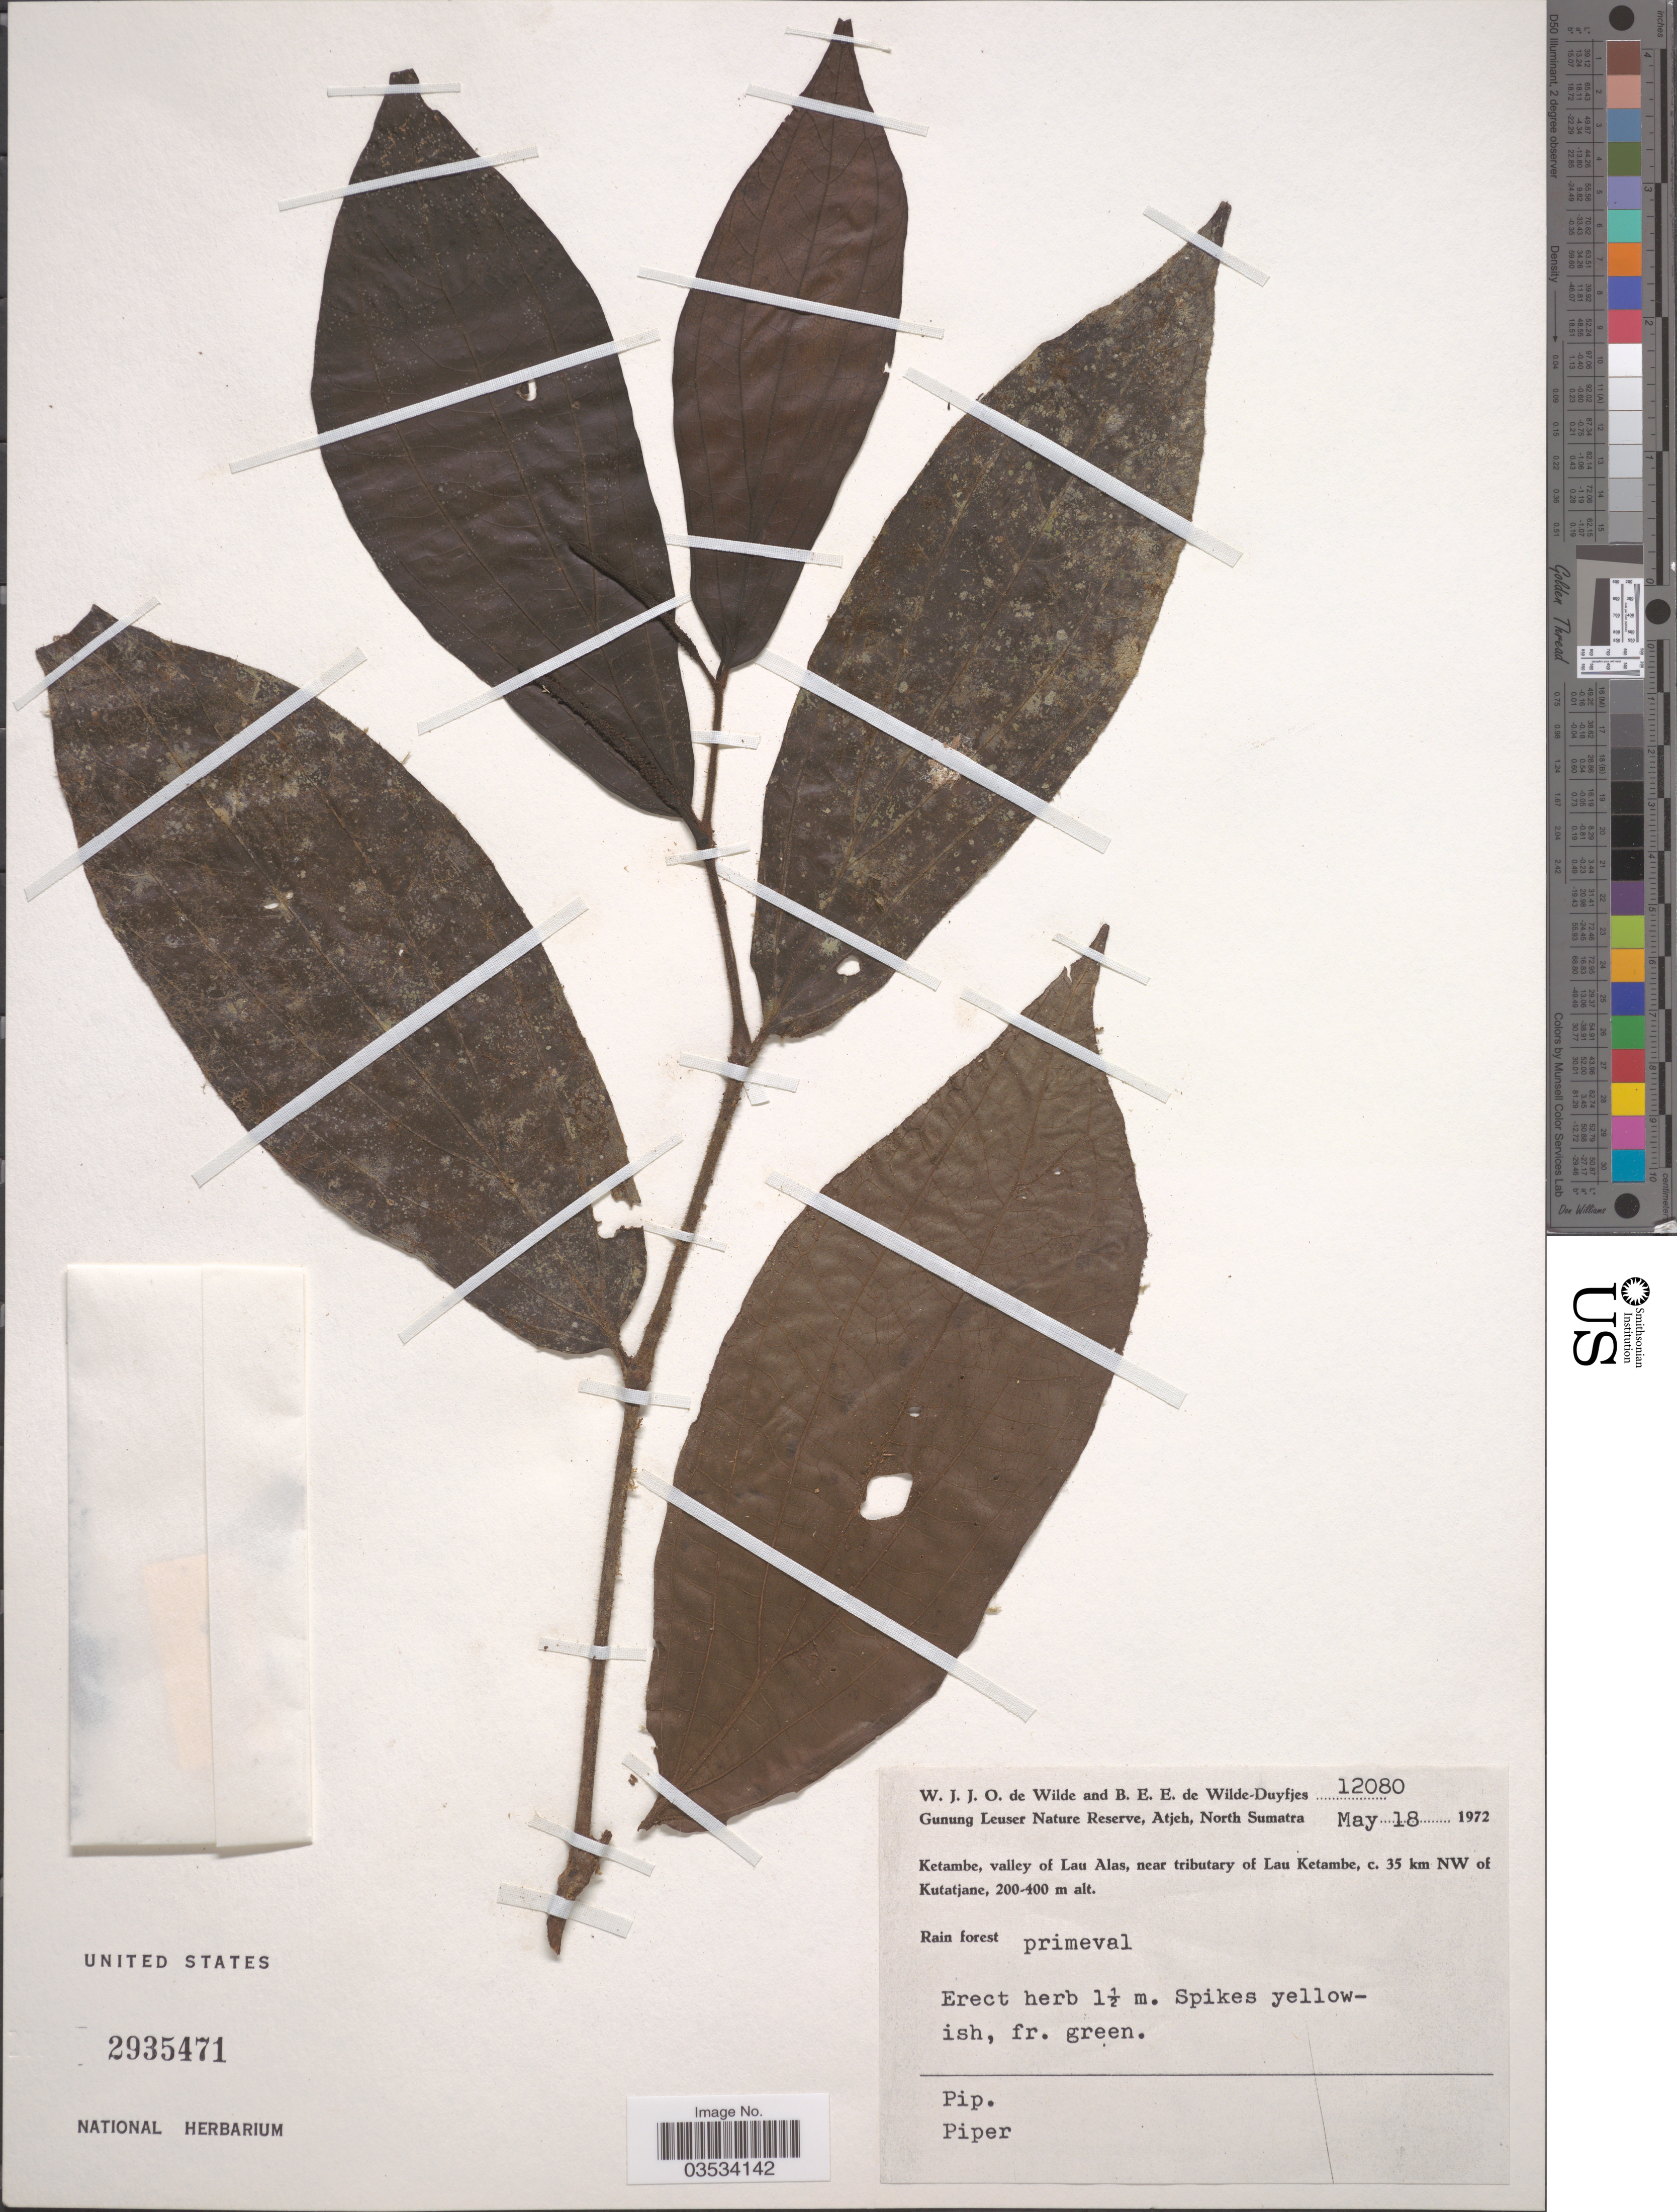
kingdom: Plantae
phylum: Tracheophyta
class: Magnoliopsida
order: Piperales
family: Piperaceae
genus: Piper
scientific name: Piper sp.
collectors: W. J. de Wilde & B. E. de Wilde-Duyfjes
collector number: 12080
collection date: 1972-05-18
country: Indonesia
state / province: Sumatra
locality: Gunung Leuser Nature Reserve, Atjeh, North Sumatra. Ketambe, valley of Lau Alas, near tributary of Lau Ketambe, c. 35 km NW of Kutatjane.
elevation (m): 200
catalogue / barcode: US 2935471